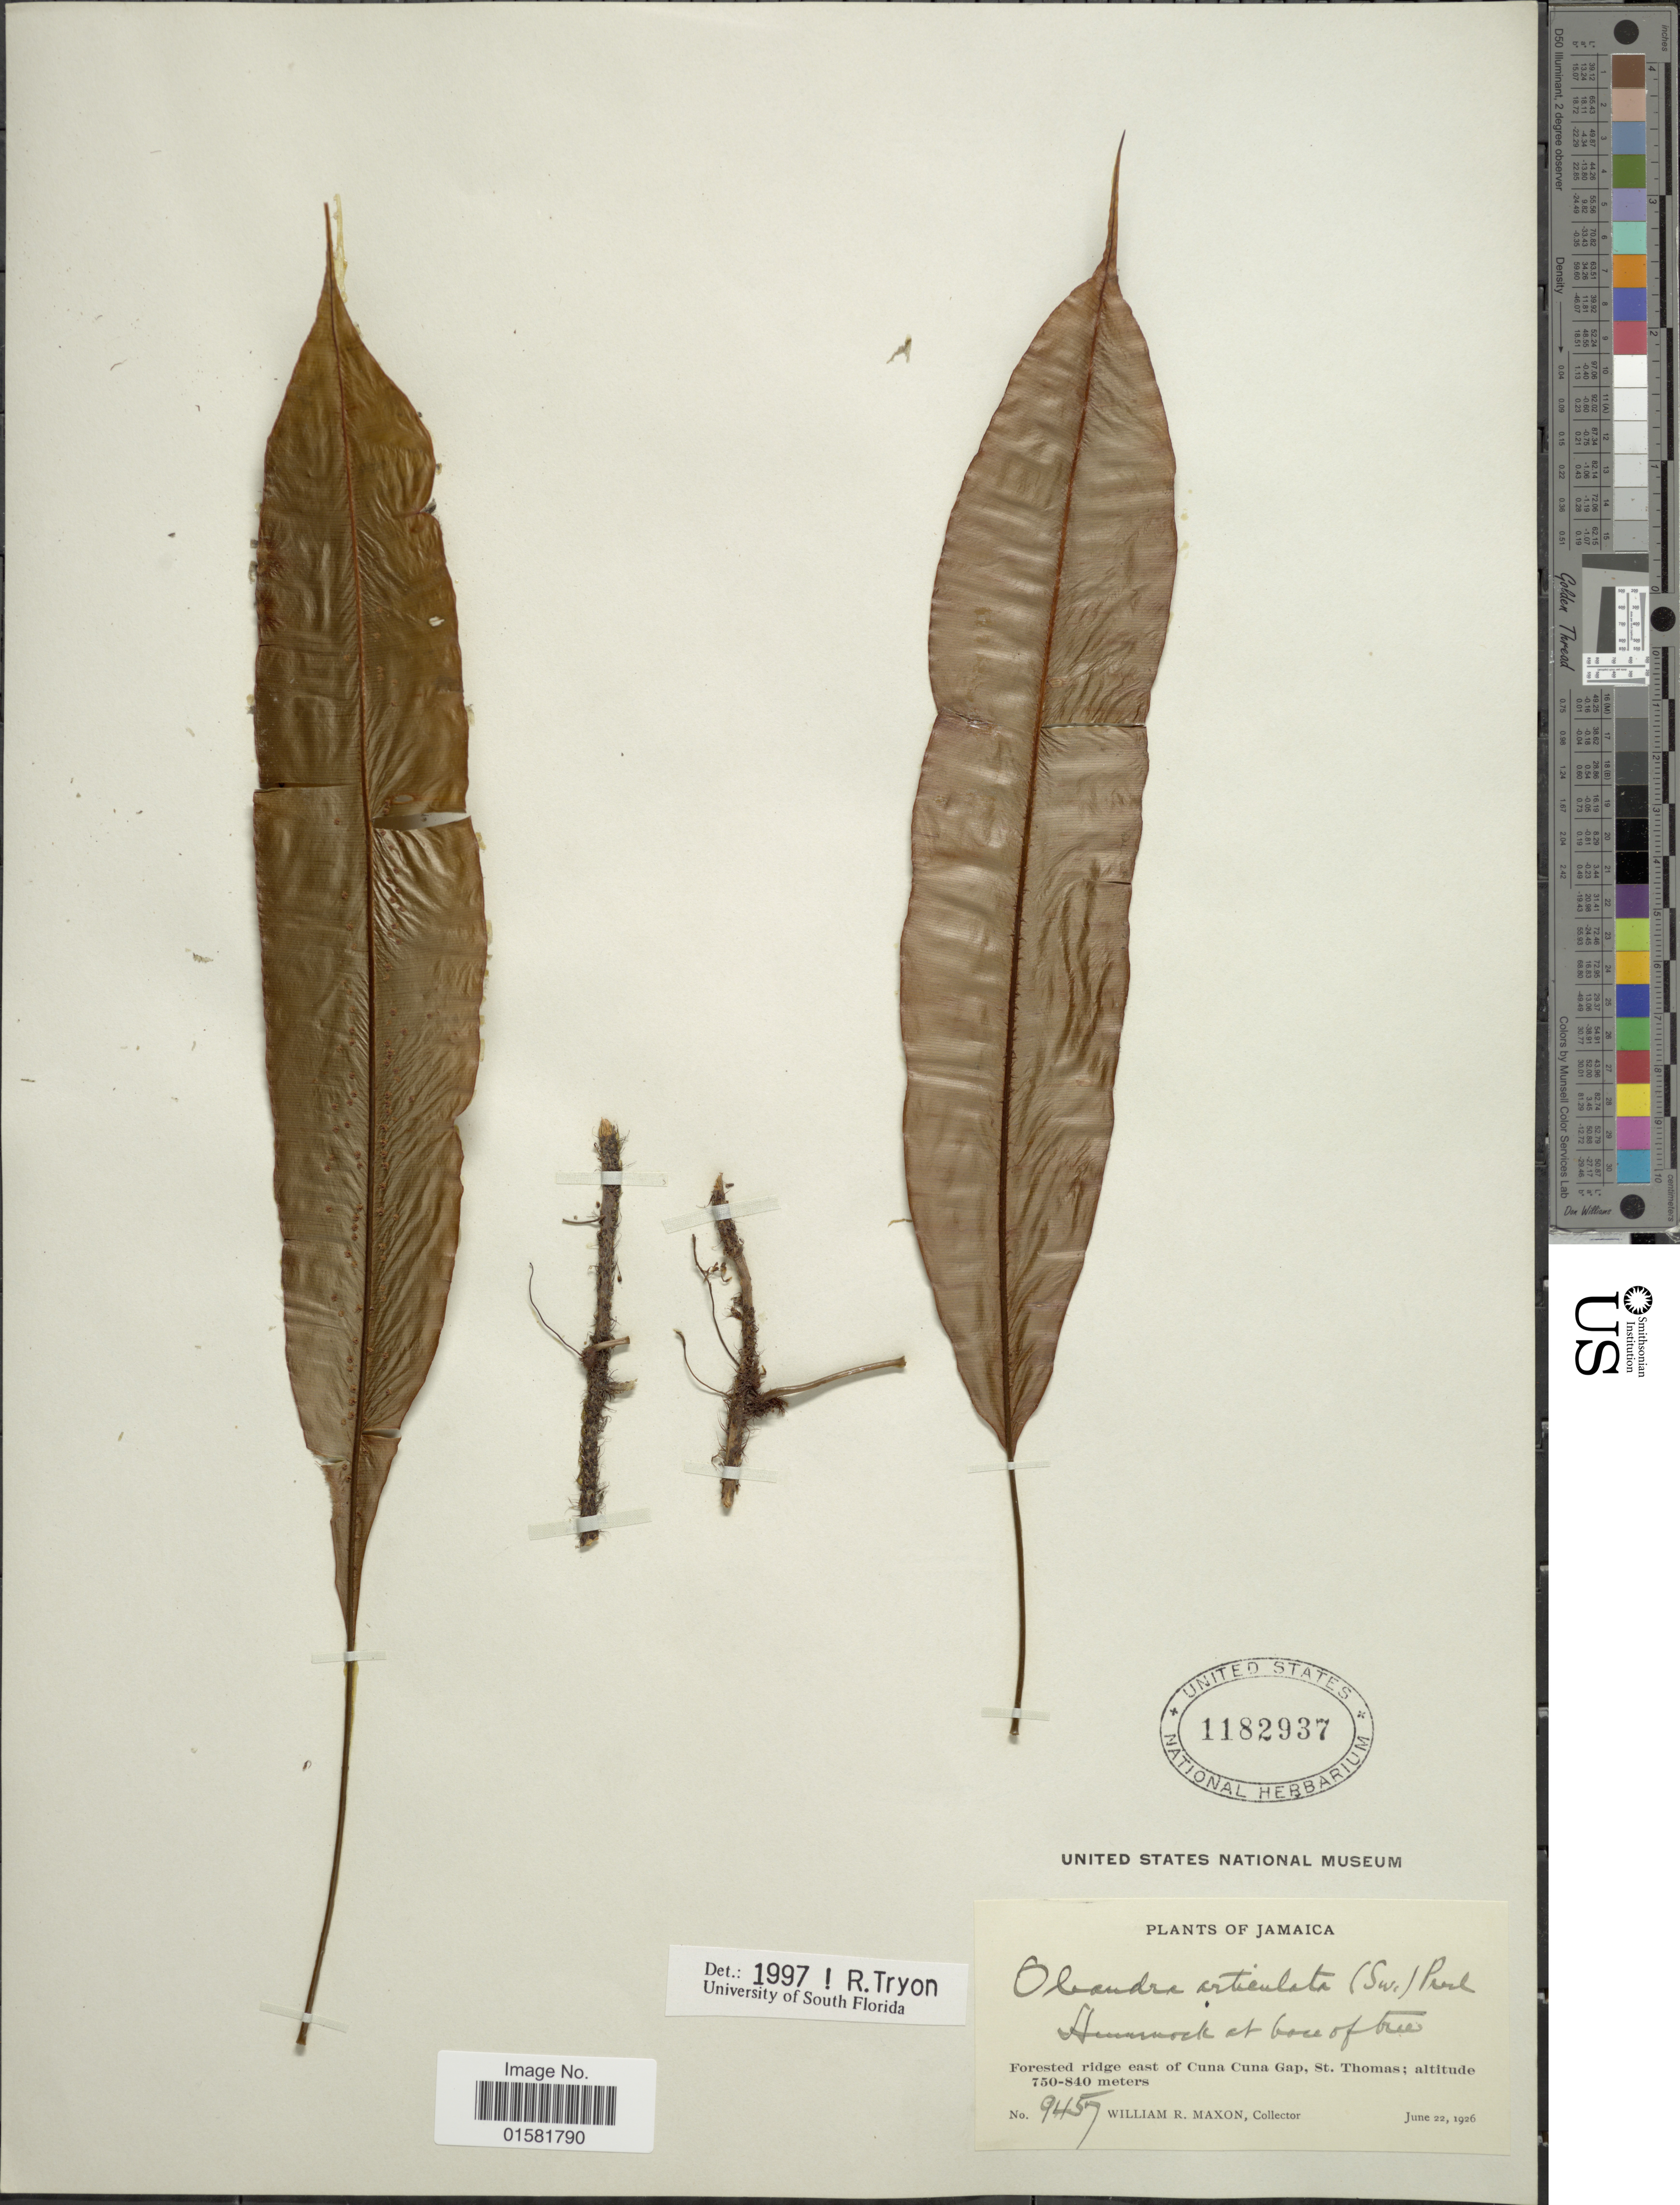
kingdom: Plantae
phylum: Tracheophyta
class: Polypodiopsida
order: Polypodiales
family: Oleandraceae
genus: Oleandra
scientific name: Oleandra articulata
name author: (Sw.) C. Presl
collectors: W. R. Maxon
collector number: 9457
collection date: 1926-06-22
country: Jamaica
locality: Jamaica, forested ridge east of Cuna Cuna Gap, St. Thomas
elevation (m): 750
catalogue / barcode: US 1182937